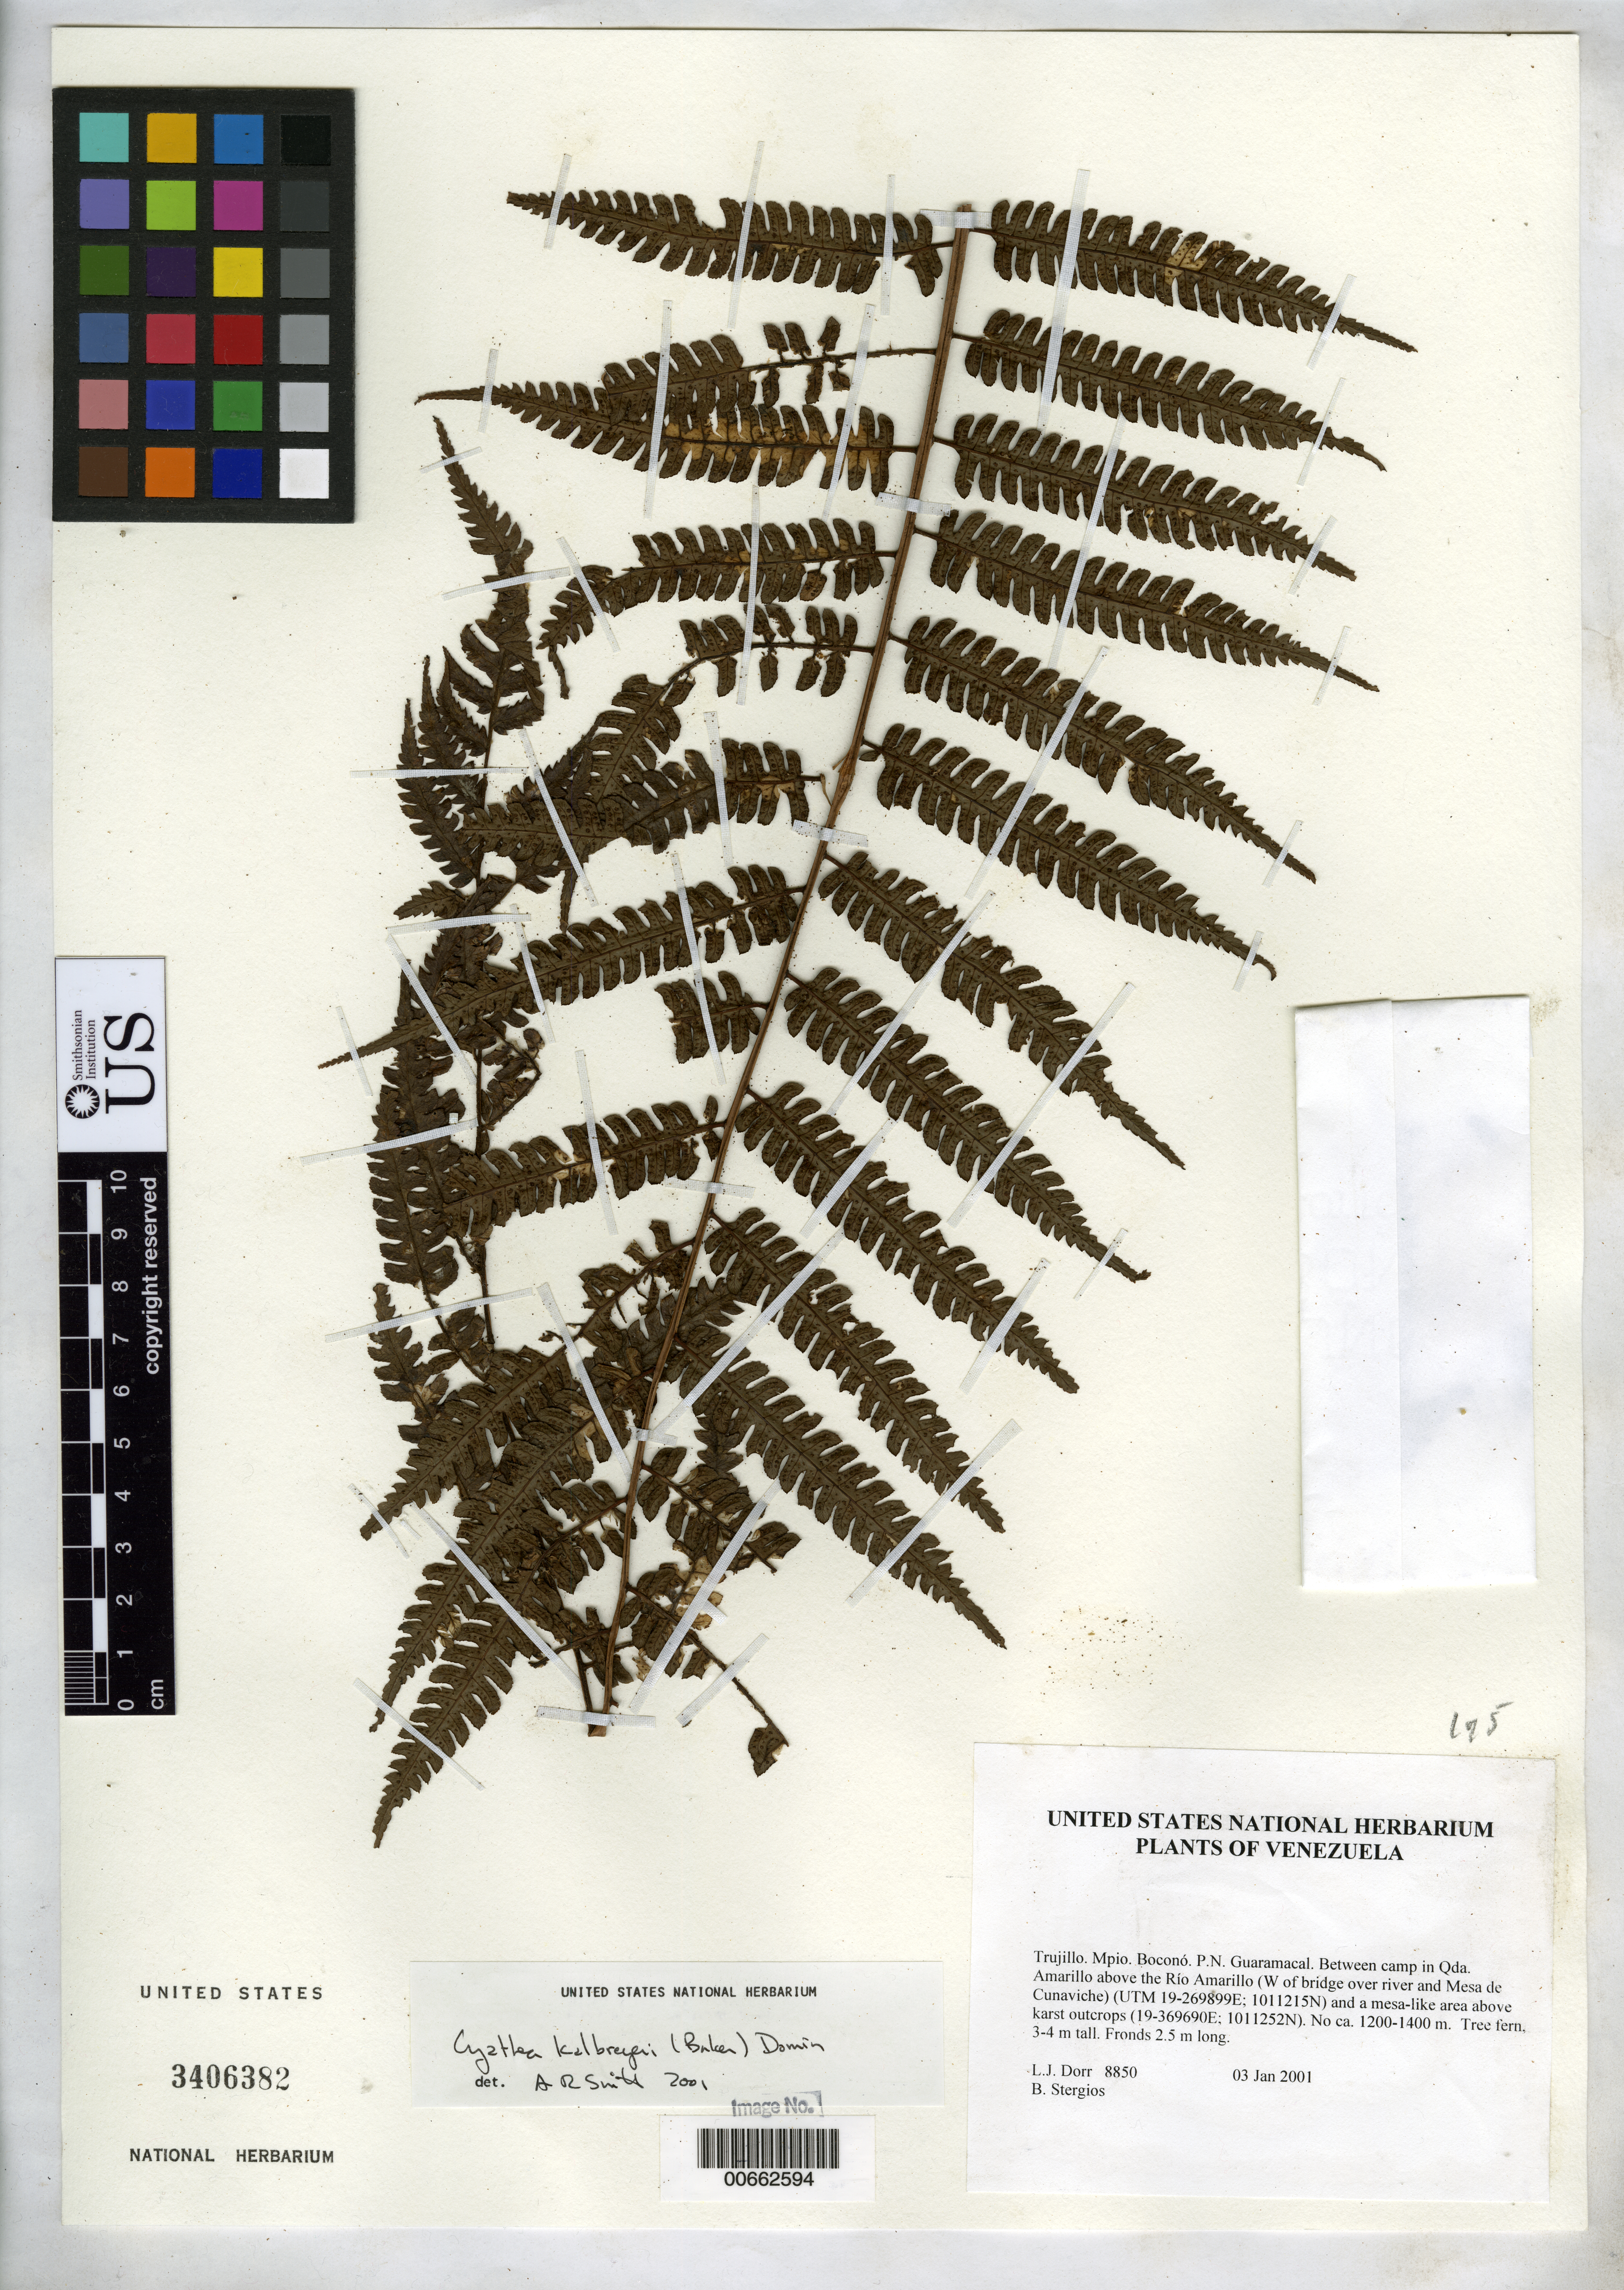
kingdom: Plantae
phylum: Tracheophyta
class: Polypodiopsida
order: Cyatheales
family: Cyatheaceae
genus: Cyathea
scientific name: Cyathea kalbreyeri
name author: (Baker) Domin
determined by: Smith, Alan R., (UC)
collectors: L. J. Dorr & B. G. Stergios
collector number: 8850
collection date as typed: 03 Jan 2001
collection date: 2001-01-03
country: Venezuela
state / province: Trujillo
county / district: Boconó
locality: Parque Nacional Guaramacal. Between camp in Qda Amarillo above Río Amarillo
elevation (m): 1200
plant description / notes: PORT, UC, US, VEN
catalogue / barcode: US 3406382